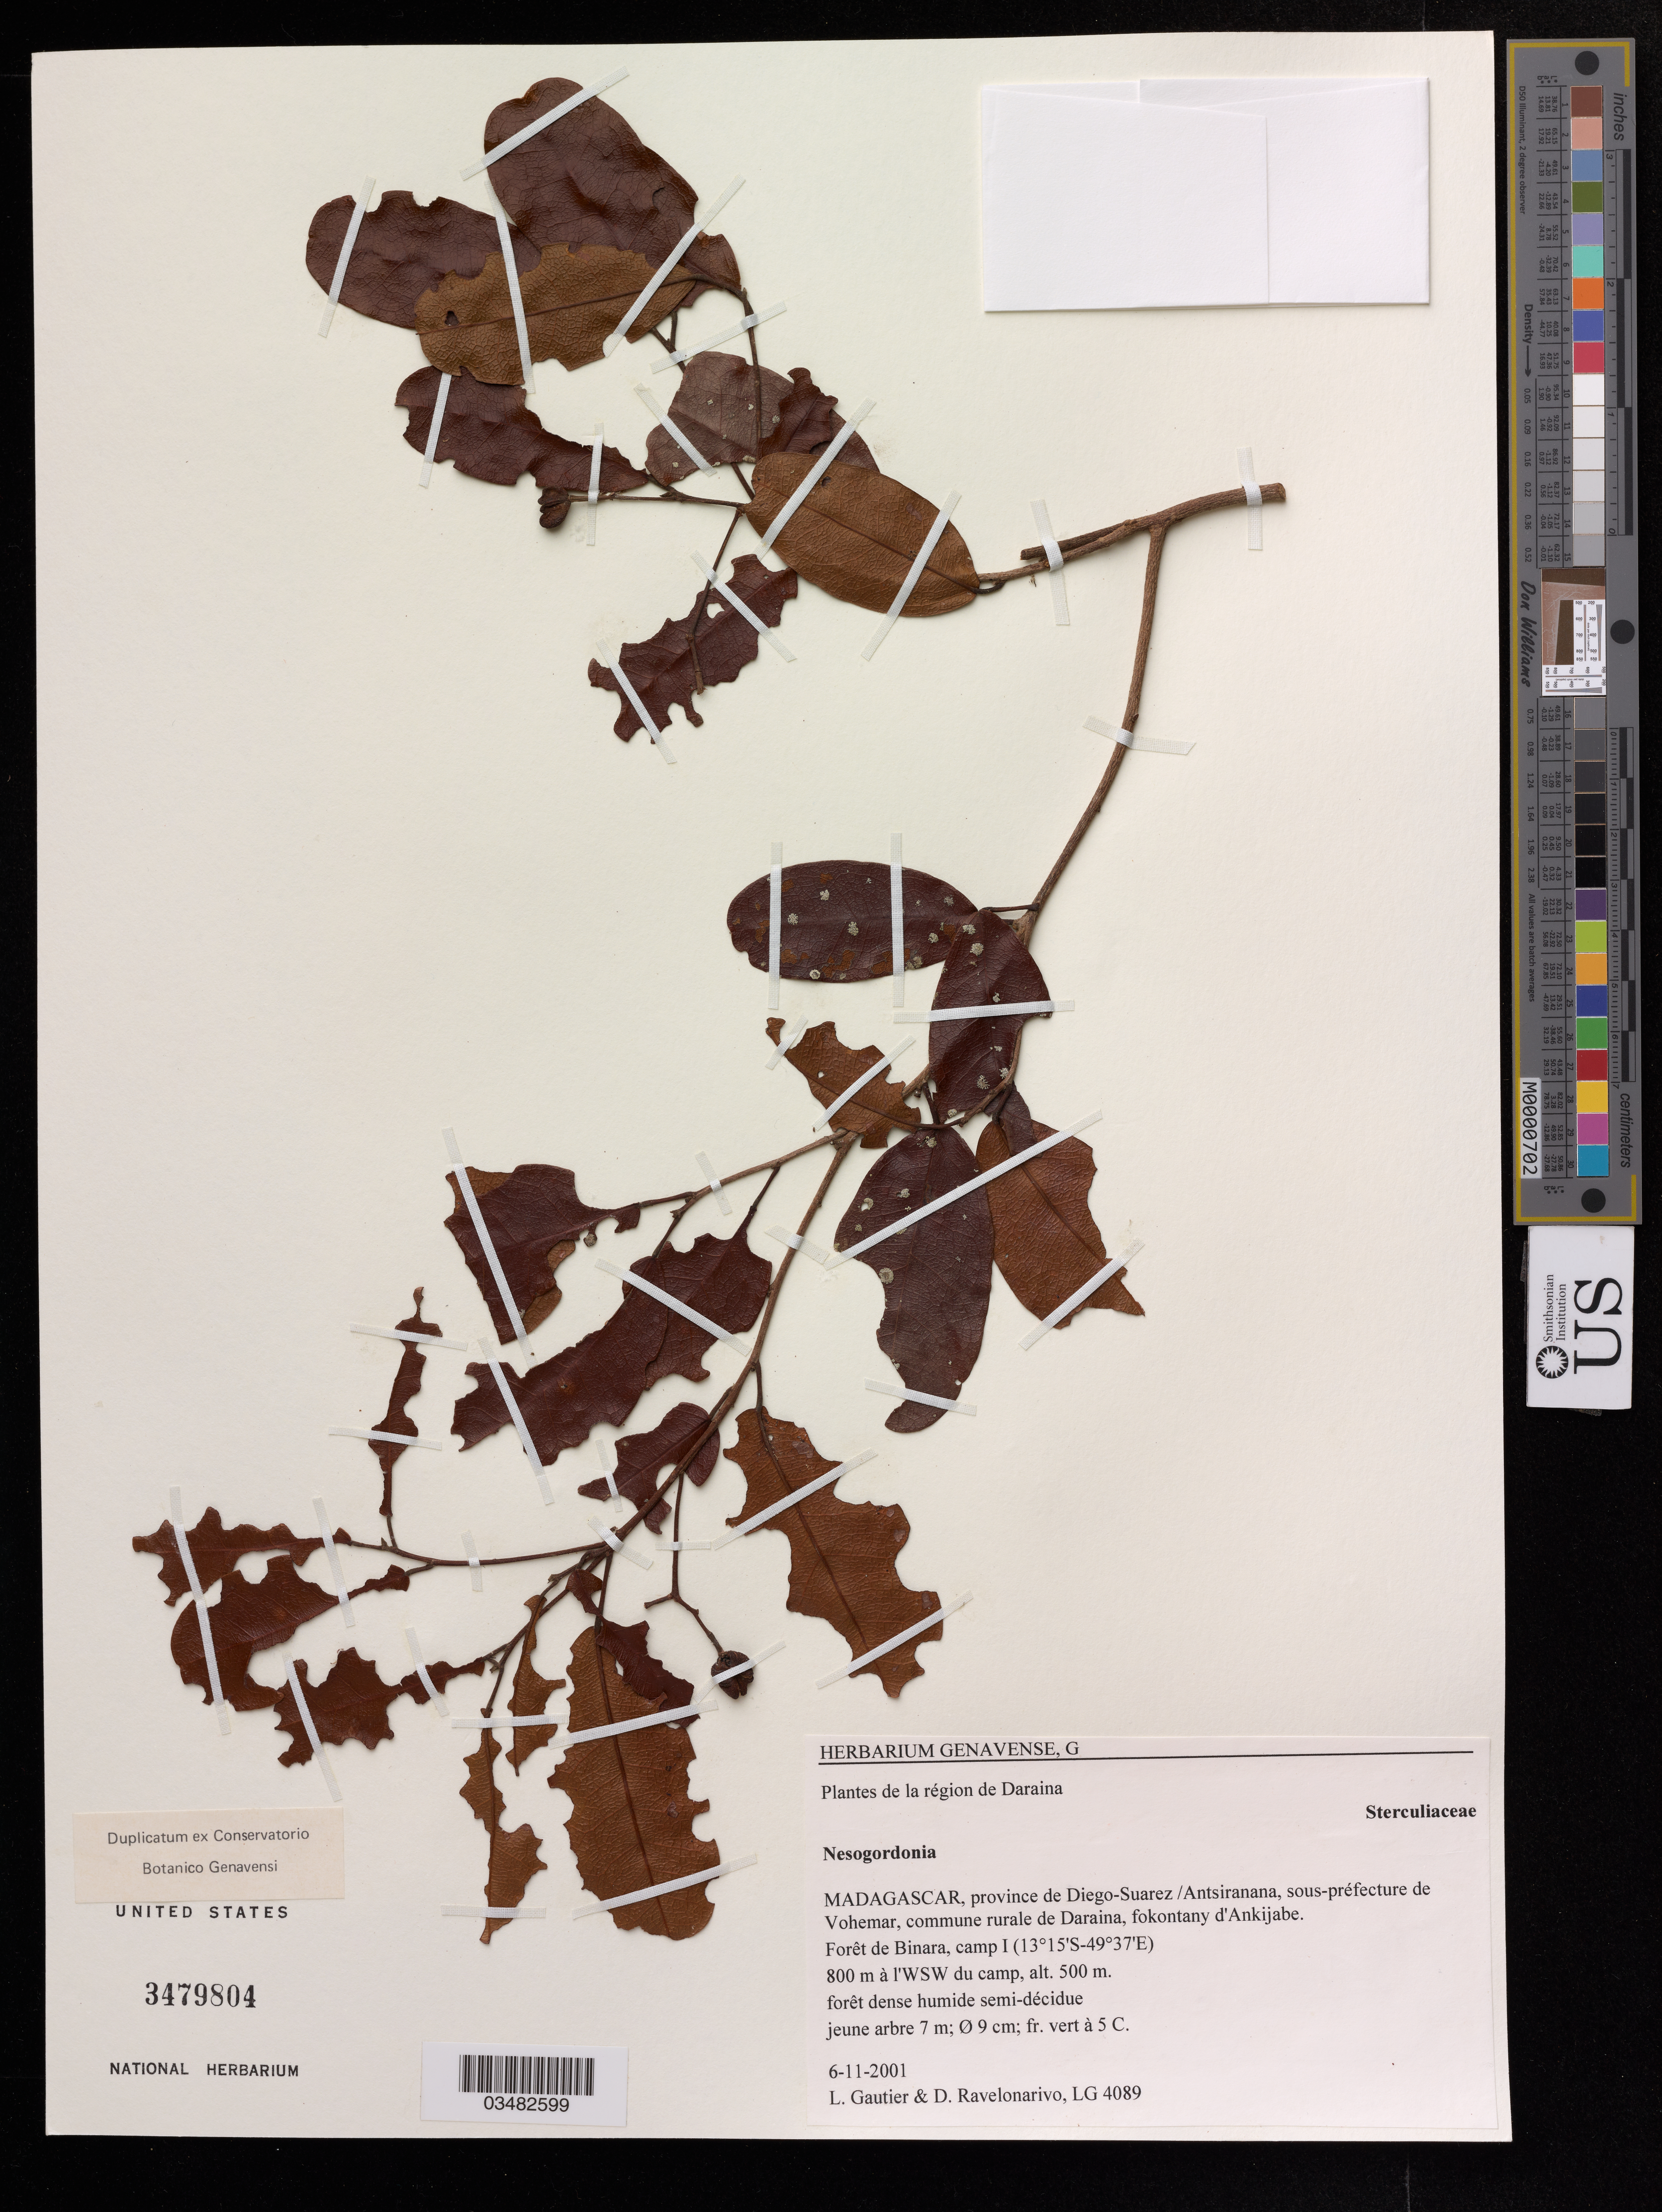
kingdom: Plantae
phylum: Tracheophyta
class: Magnoliopsida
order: Malvales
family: Malvaceae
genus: Nesogordonia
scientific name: Nesogordonia sp.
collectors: L. Gautier & D. Ravelonarivo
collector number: LG 4089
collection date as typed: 6-11-2001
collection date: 2001-11-06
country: Madagascar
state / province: Sava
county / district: Vohémar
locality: De la région de Daraina. Province de Diego-Suarez/Antsiranana, sous préfecture de Vohemar, commune rurale de Daraina, fokontany d'Ankijabe. Forêt de Binara, camp I. 800 m a l'WSW du camp.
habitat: foret dense humide semi-decidue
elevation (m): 500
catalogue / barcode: US 3479804